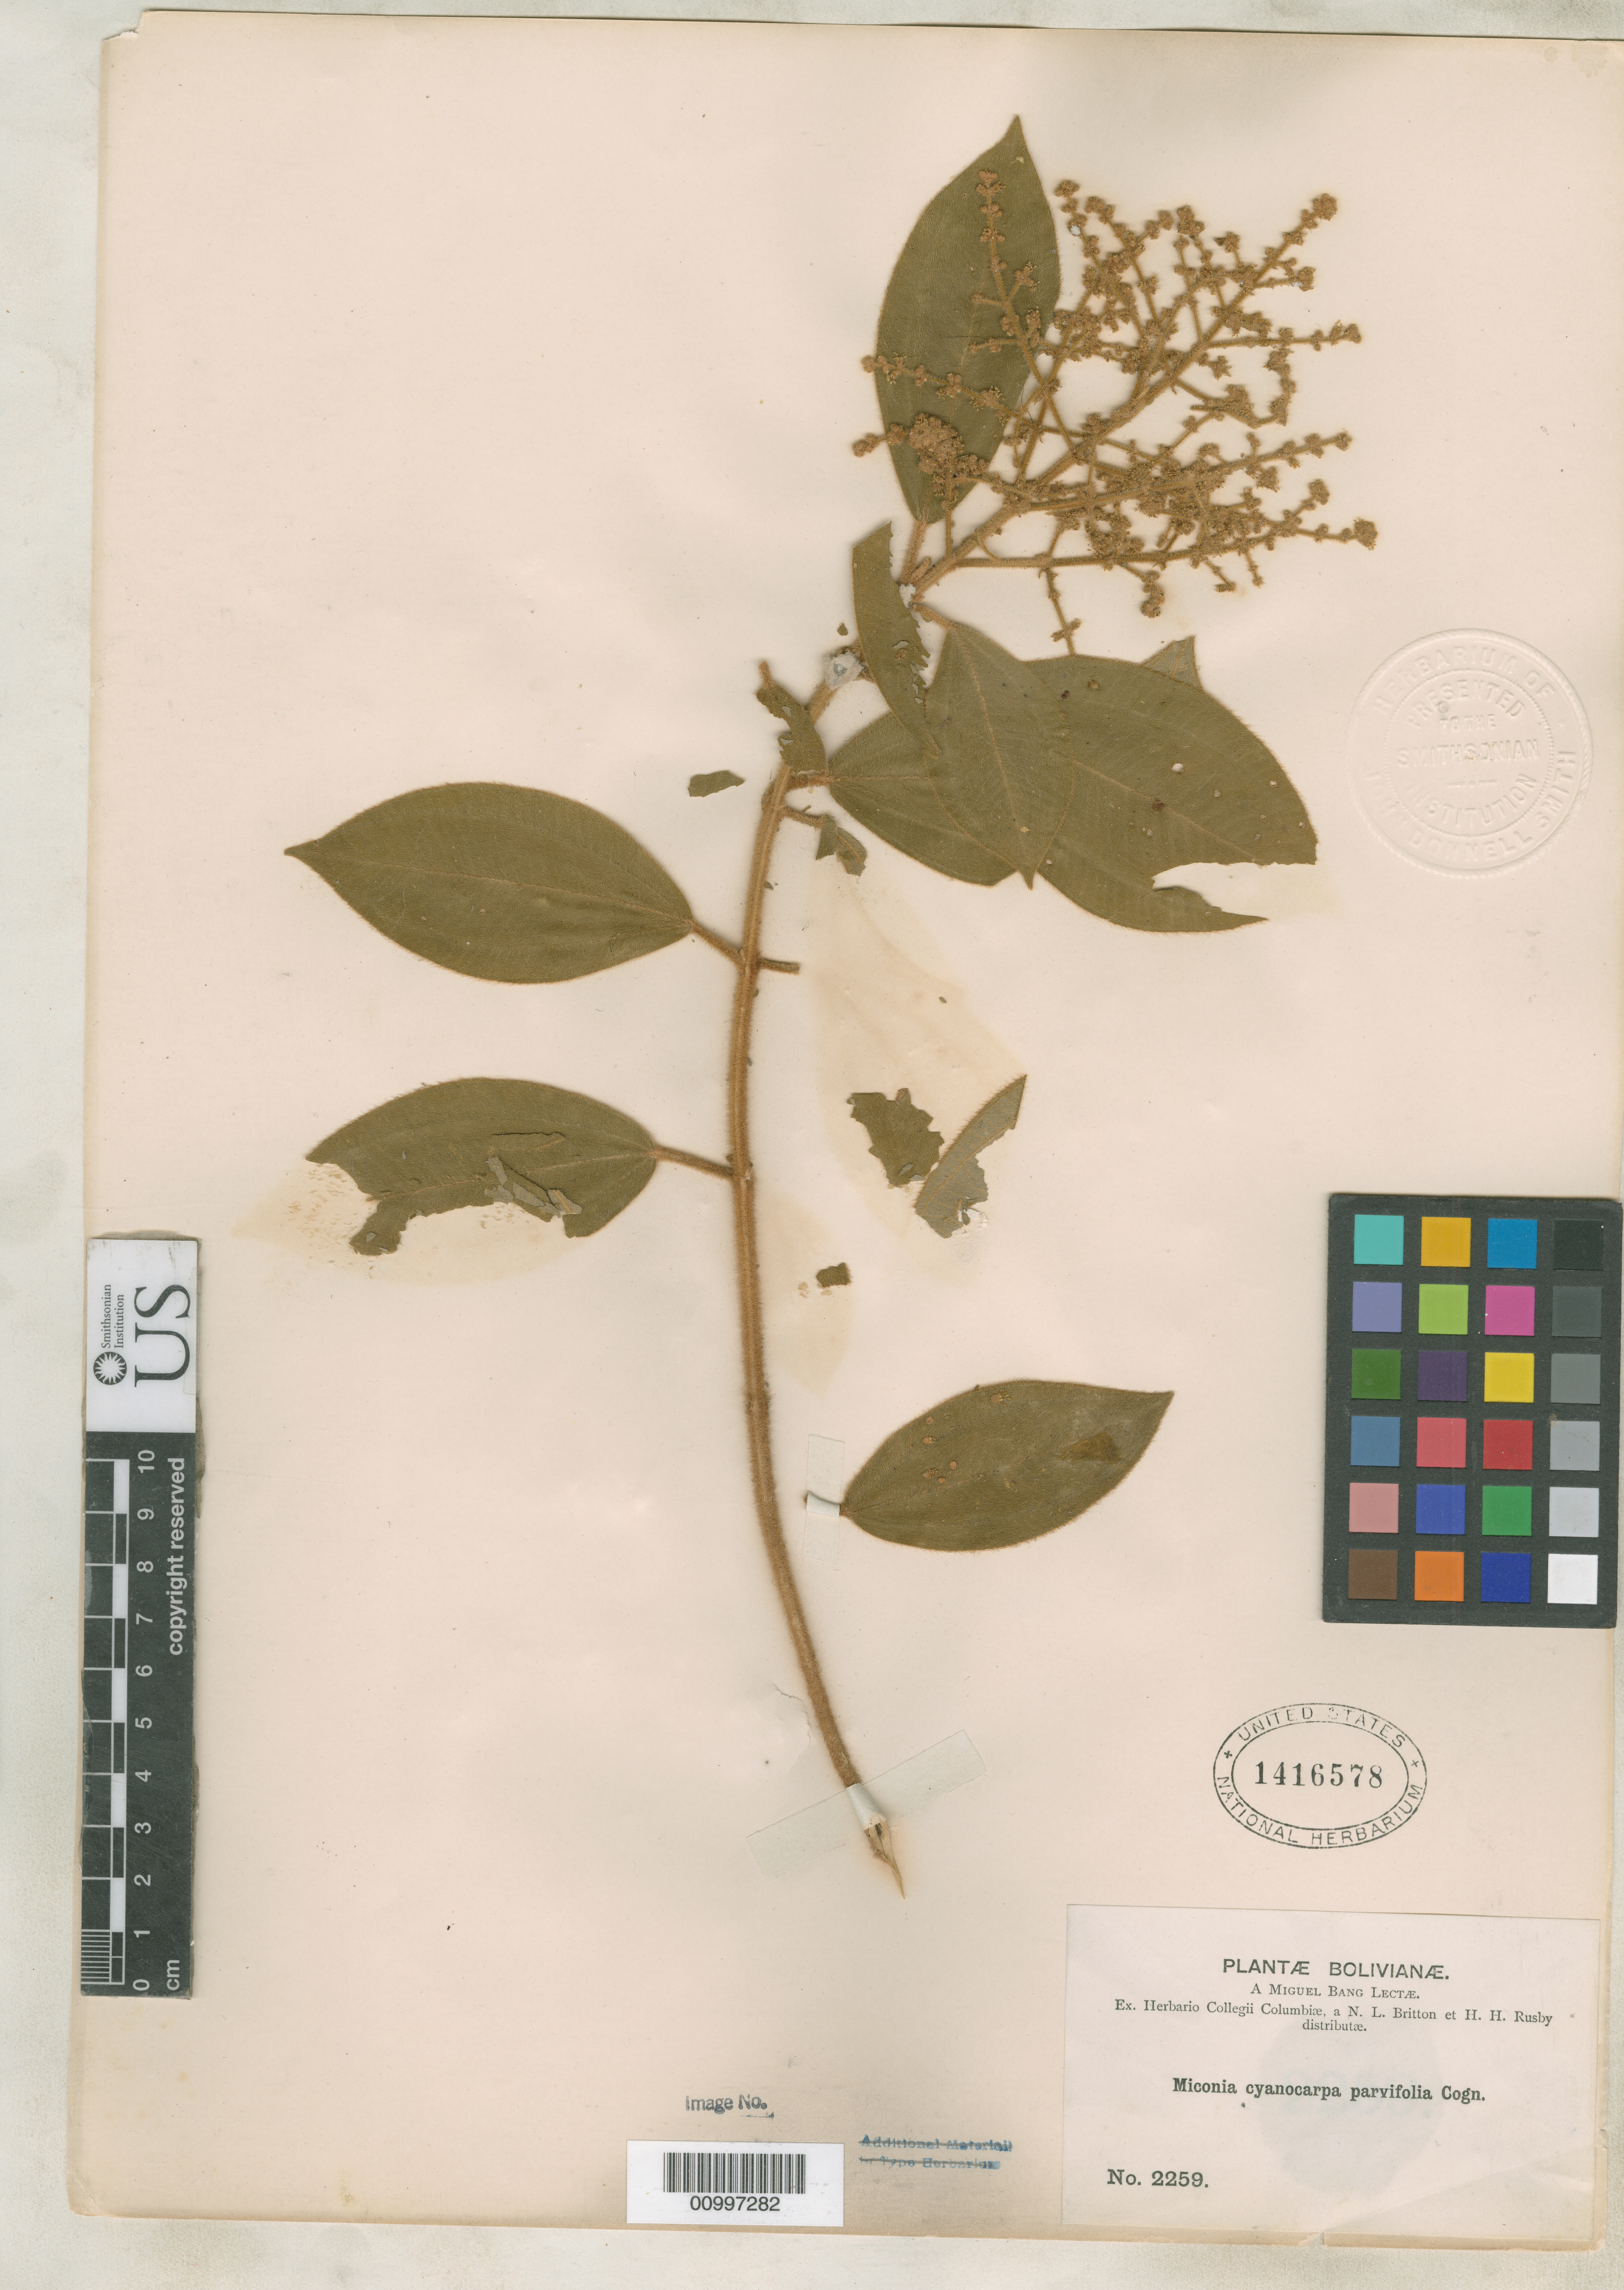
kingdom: Plantae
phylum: Tracheophyta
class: Magnoliopsida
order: Myrtales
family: Melastomataceae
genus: Miconia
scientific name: Miconia cyanocarpa var. parviflolia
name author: Cogn.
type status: Isotype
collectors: M. Bang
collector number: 2259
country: Bolivia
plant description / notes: From the herbarium of J. Donnell Smith.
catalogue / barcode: US 1416578